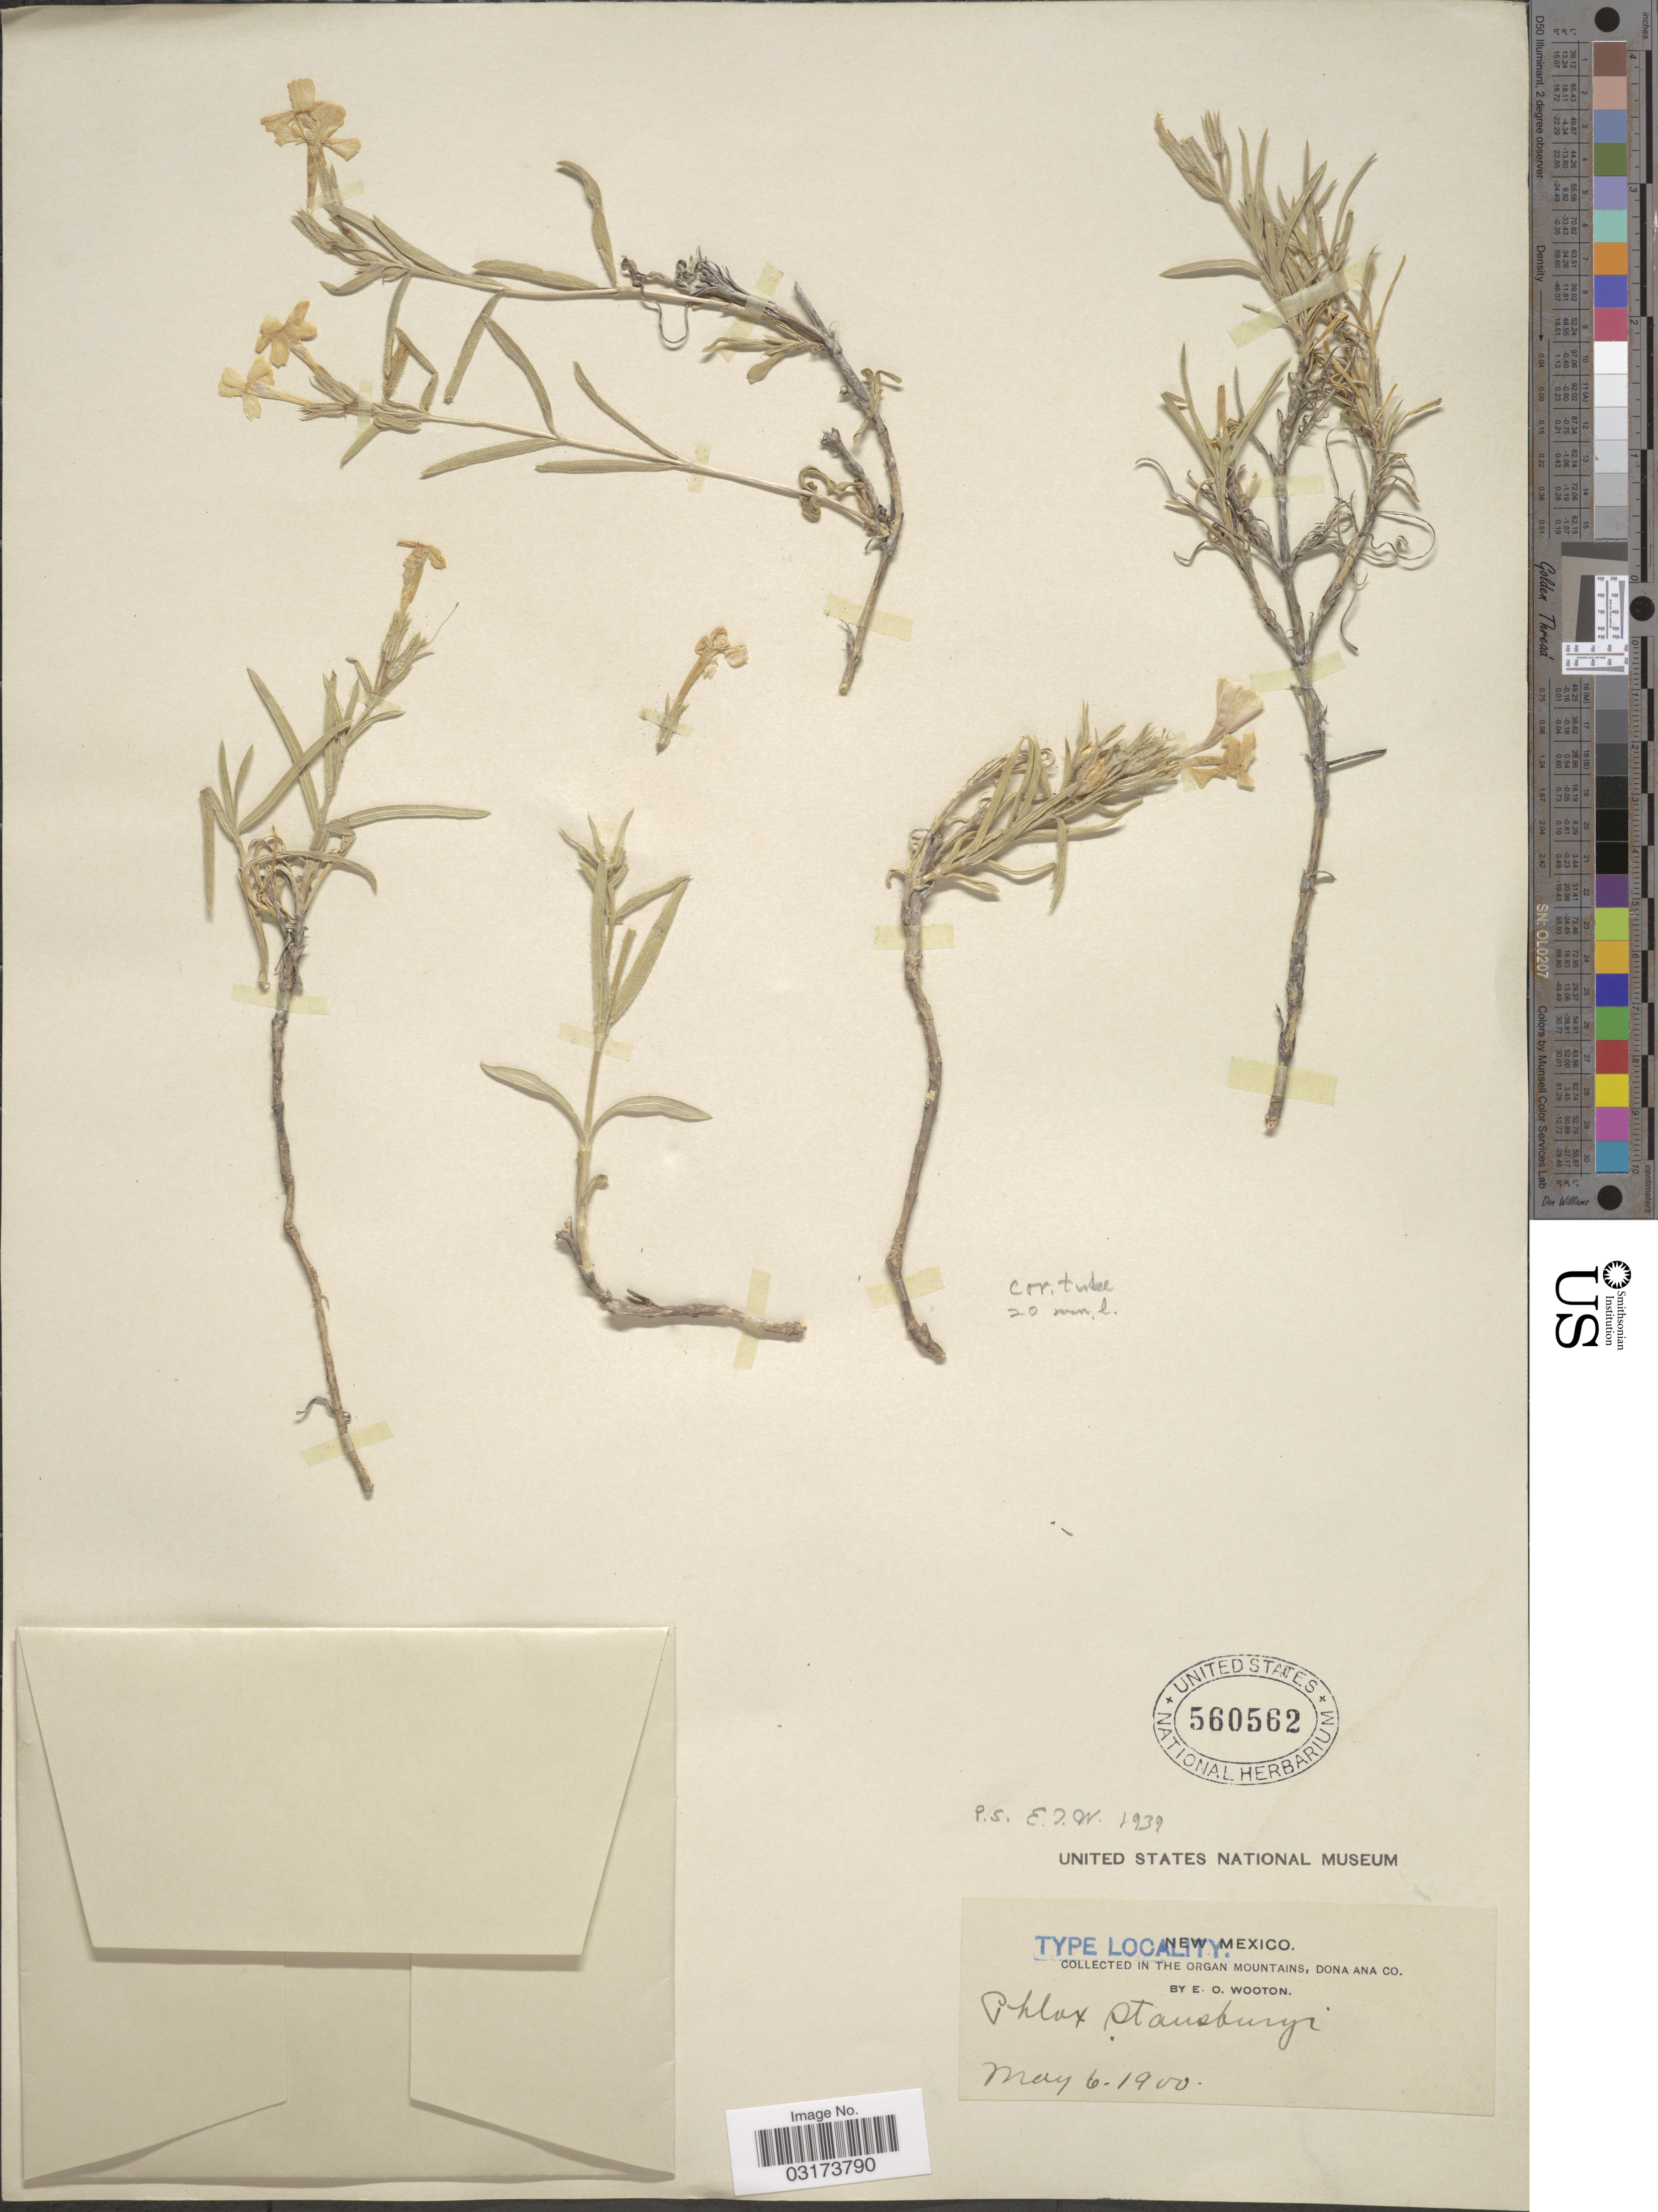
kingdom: Plantae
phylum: Tracheophyta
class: Magnoliopsida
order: Ericales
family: Polemoniaceae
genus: Phlox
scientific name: Phlox stansburyi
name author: (Torr.) A. Heller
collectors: E. O. Wooton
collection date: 1900-05-06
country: United States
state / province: New Mexico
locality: Organ Mountains, Dona Ana Co.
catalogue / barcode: US 560562